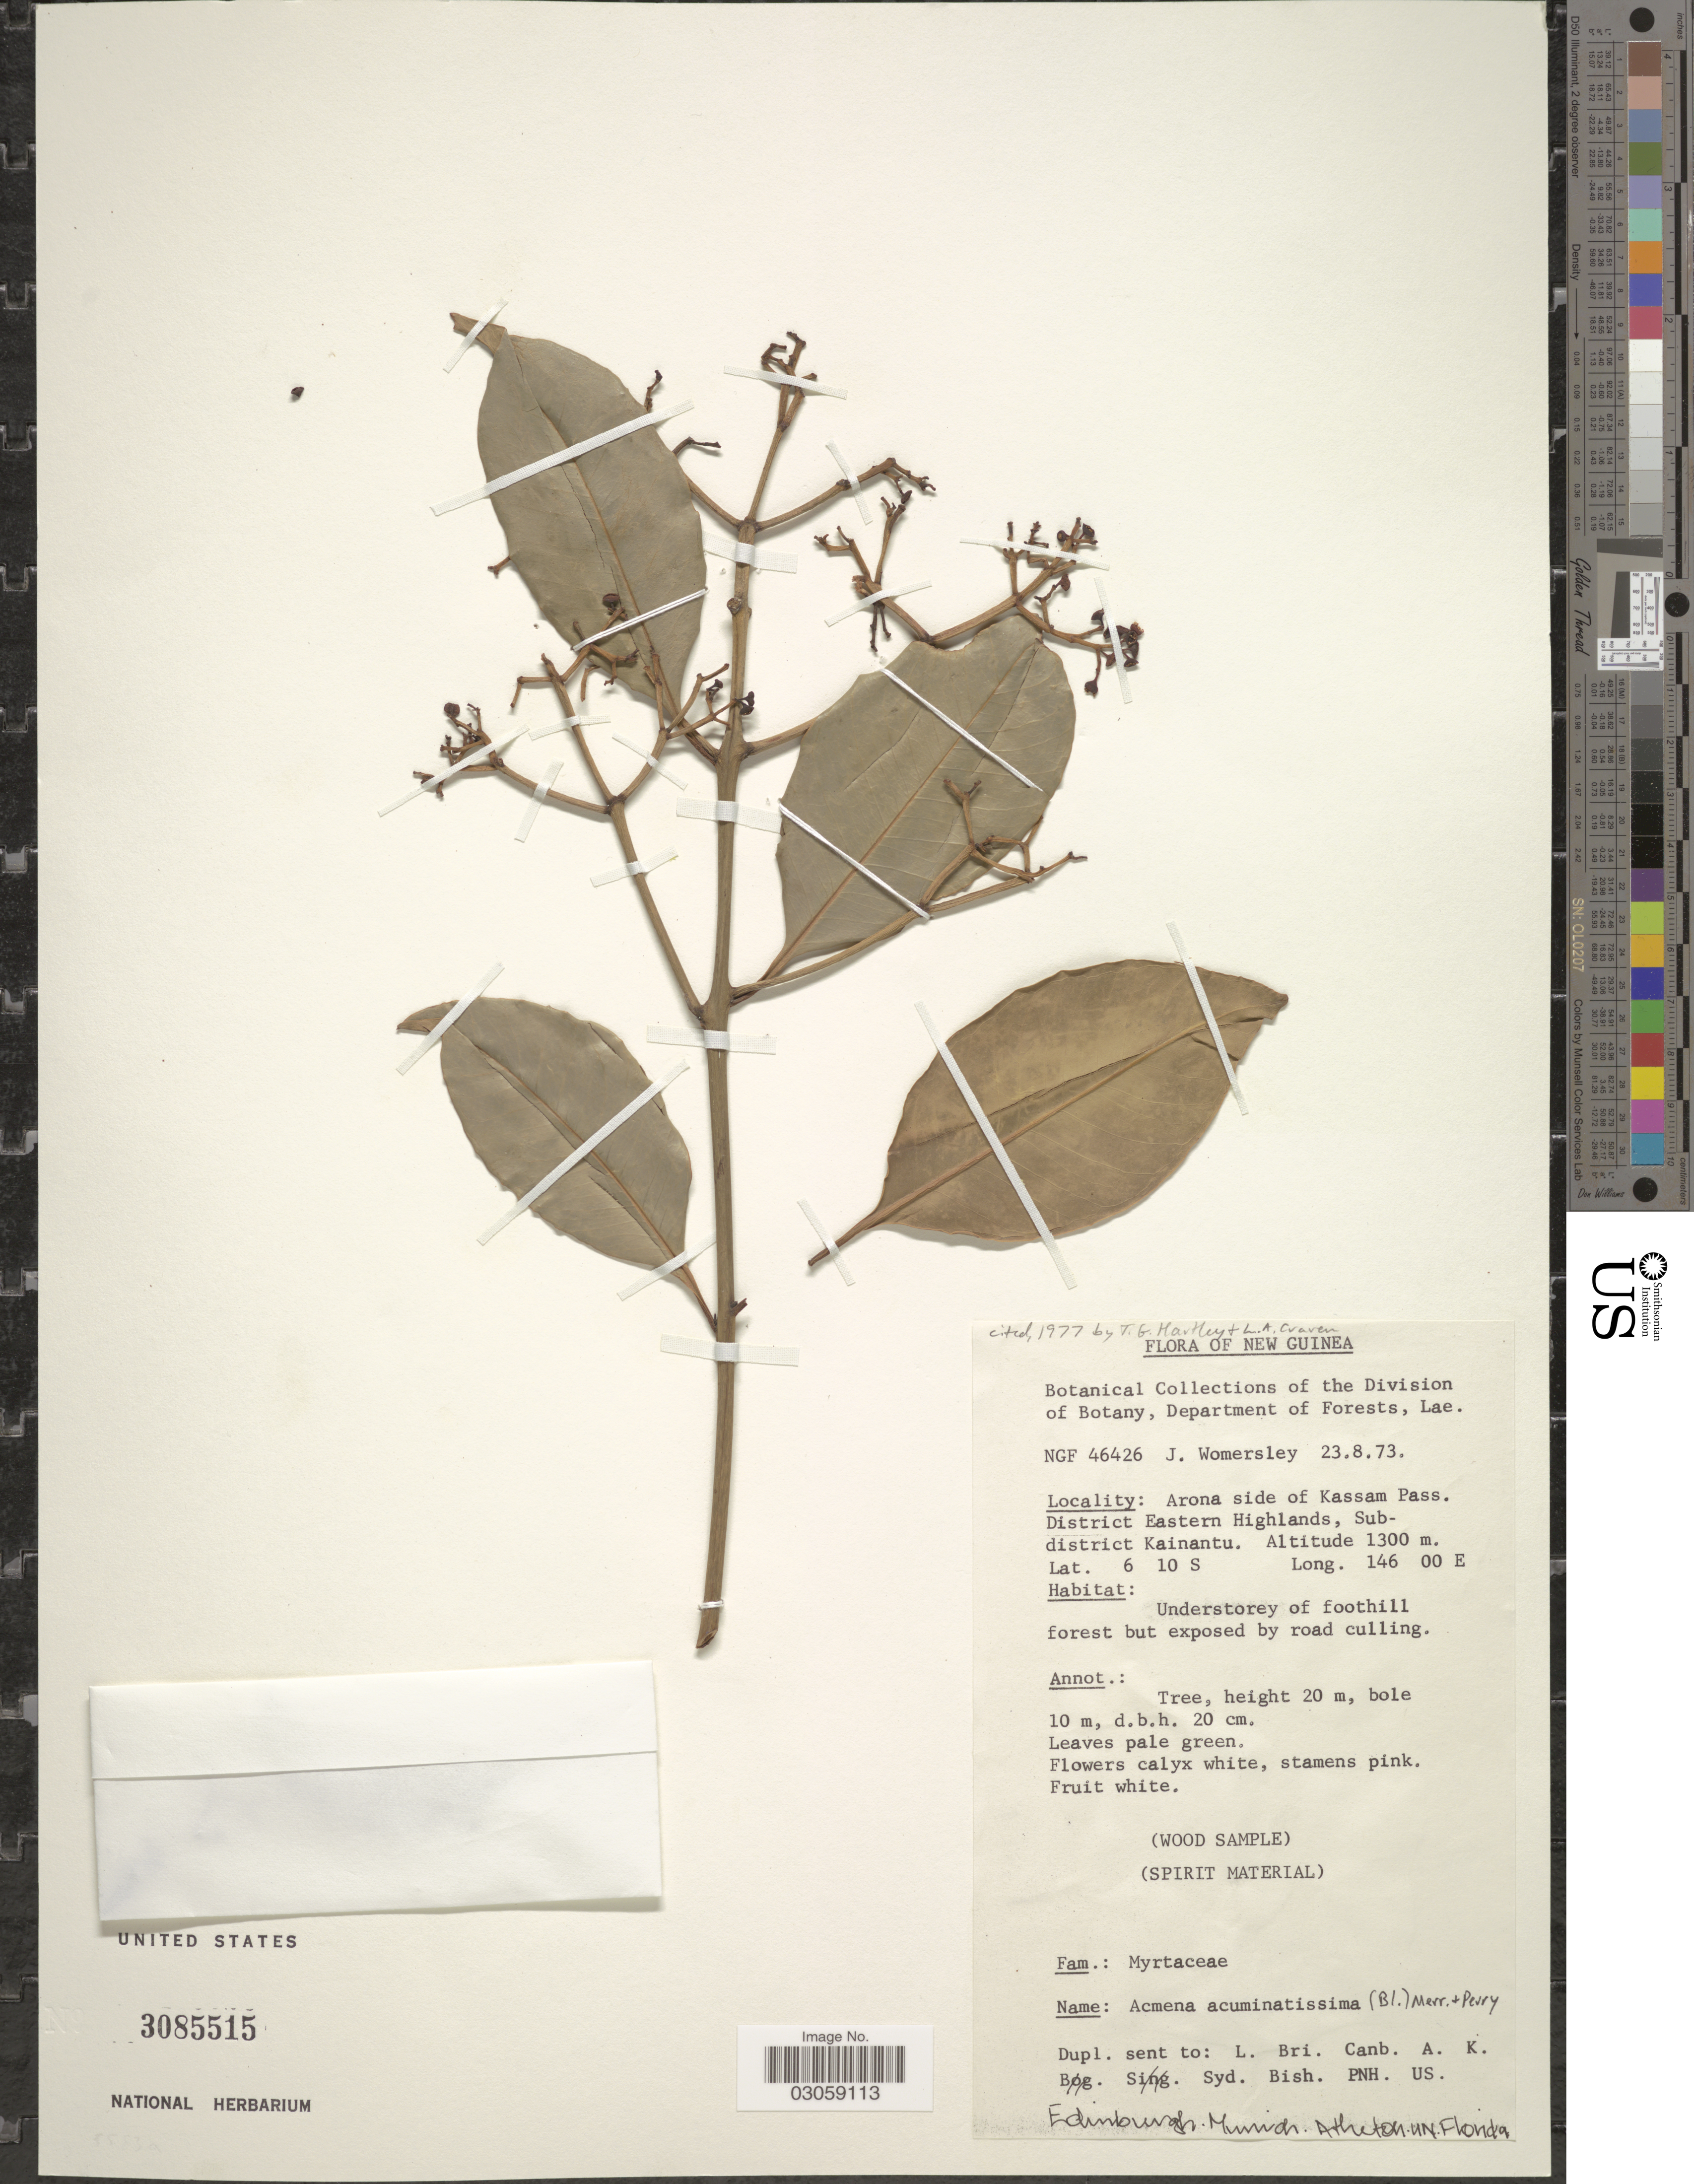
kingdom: Plantae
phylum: Tracheophyta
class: Magnoliopsida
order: Myrtales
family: Myrtaceae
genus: Syzygium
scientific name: Syzygium acuminatissimum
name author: (Blume) DC.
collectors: J. S. Womersley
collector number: NGF46426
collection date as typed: Transcribed d/m/y: 23/8/73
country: Papua New Guinea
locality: New Guinea, Arona side of Kassam Pass. District Eastern Highlands, Subdistrict Kainantu.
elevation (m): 1300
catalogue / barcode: US 3085515